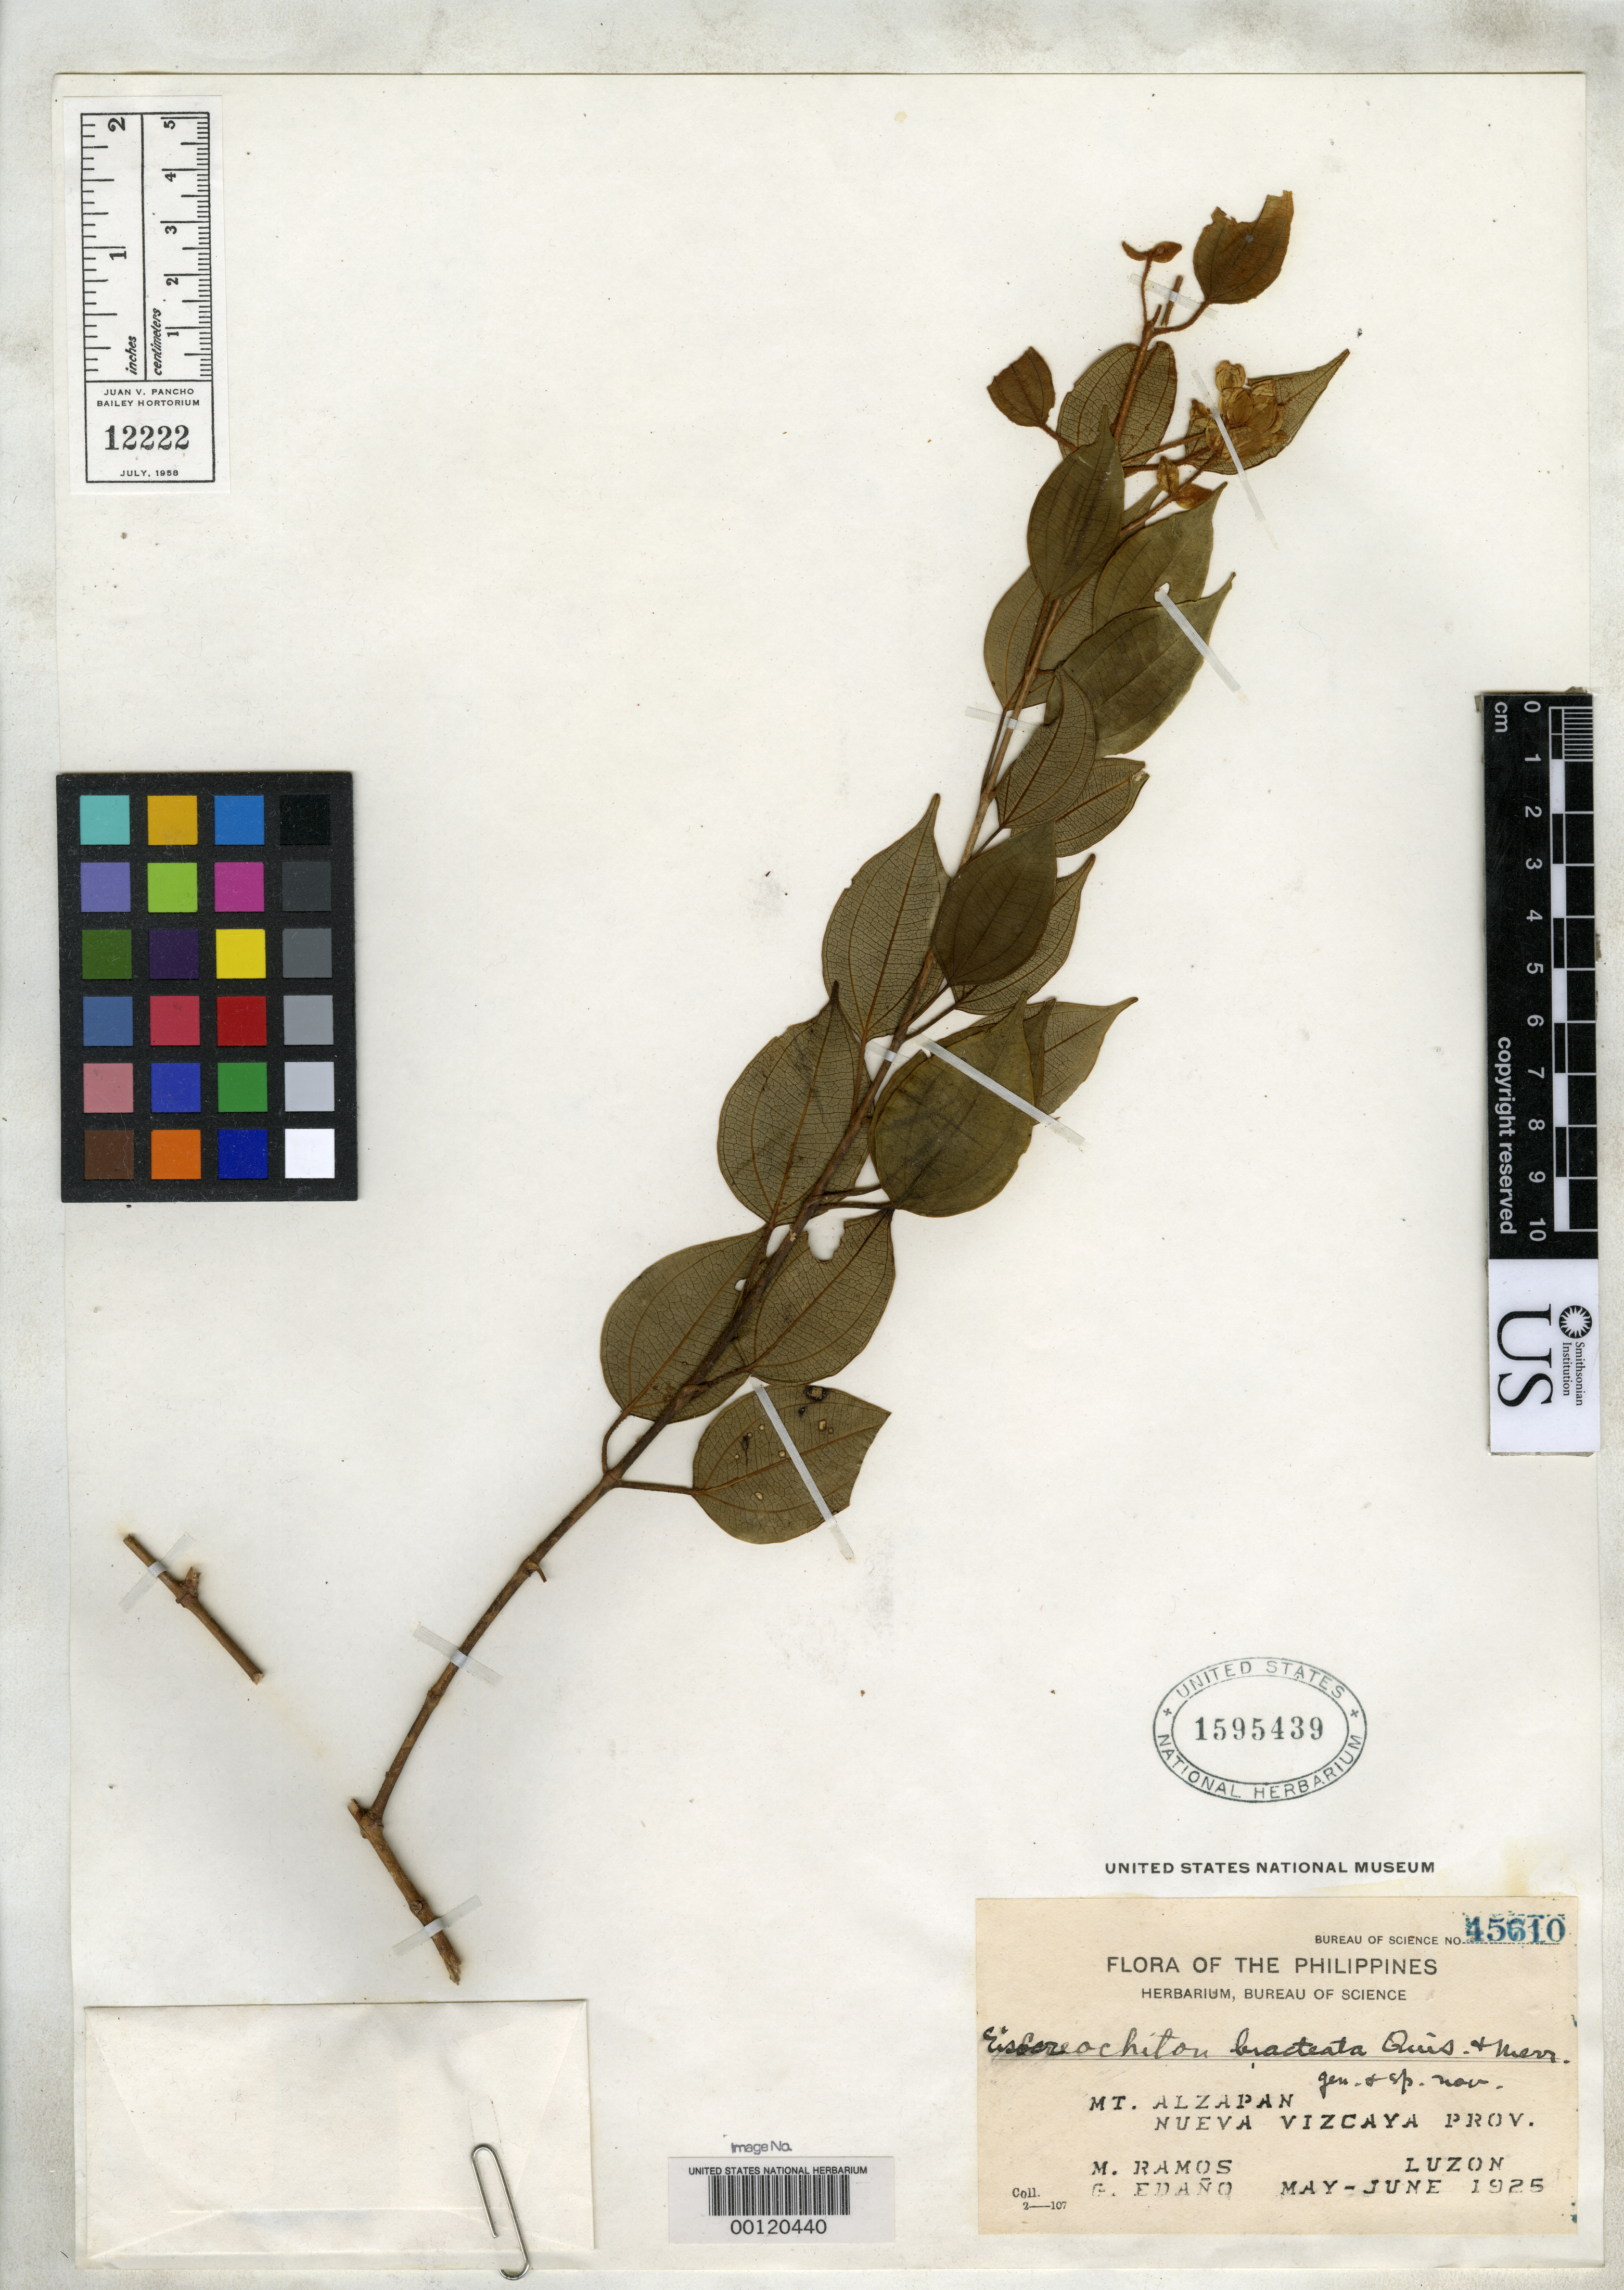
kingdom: Plantae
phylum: Tracheophyta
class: Magnoliopsida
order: Myrtales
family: Melastomataceae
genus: Eisocreochiton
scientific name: Eisocreochiton bracteata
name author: Quisumb. & Merr.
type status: Isotype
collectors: M. Ramos & G. E. Edaño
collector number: Bur. Sci. 45610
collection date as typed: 24 May 1925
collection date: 1925-05-24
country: Philippines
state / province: Cagayan Valley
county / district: Nueva Vizcaya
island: Luzon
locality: Mount Alzapan.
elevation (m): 1700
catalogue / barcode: US 1595439